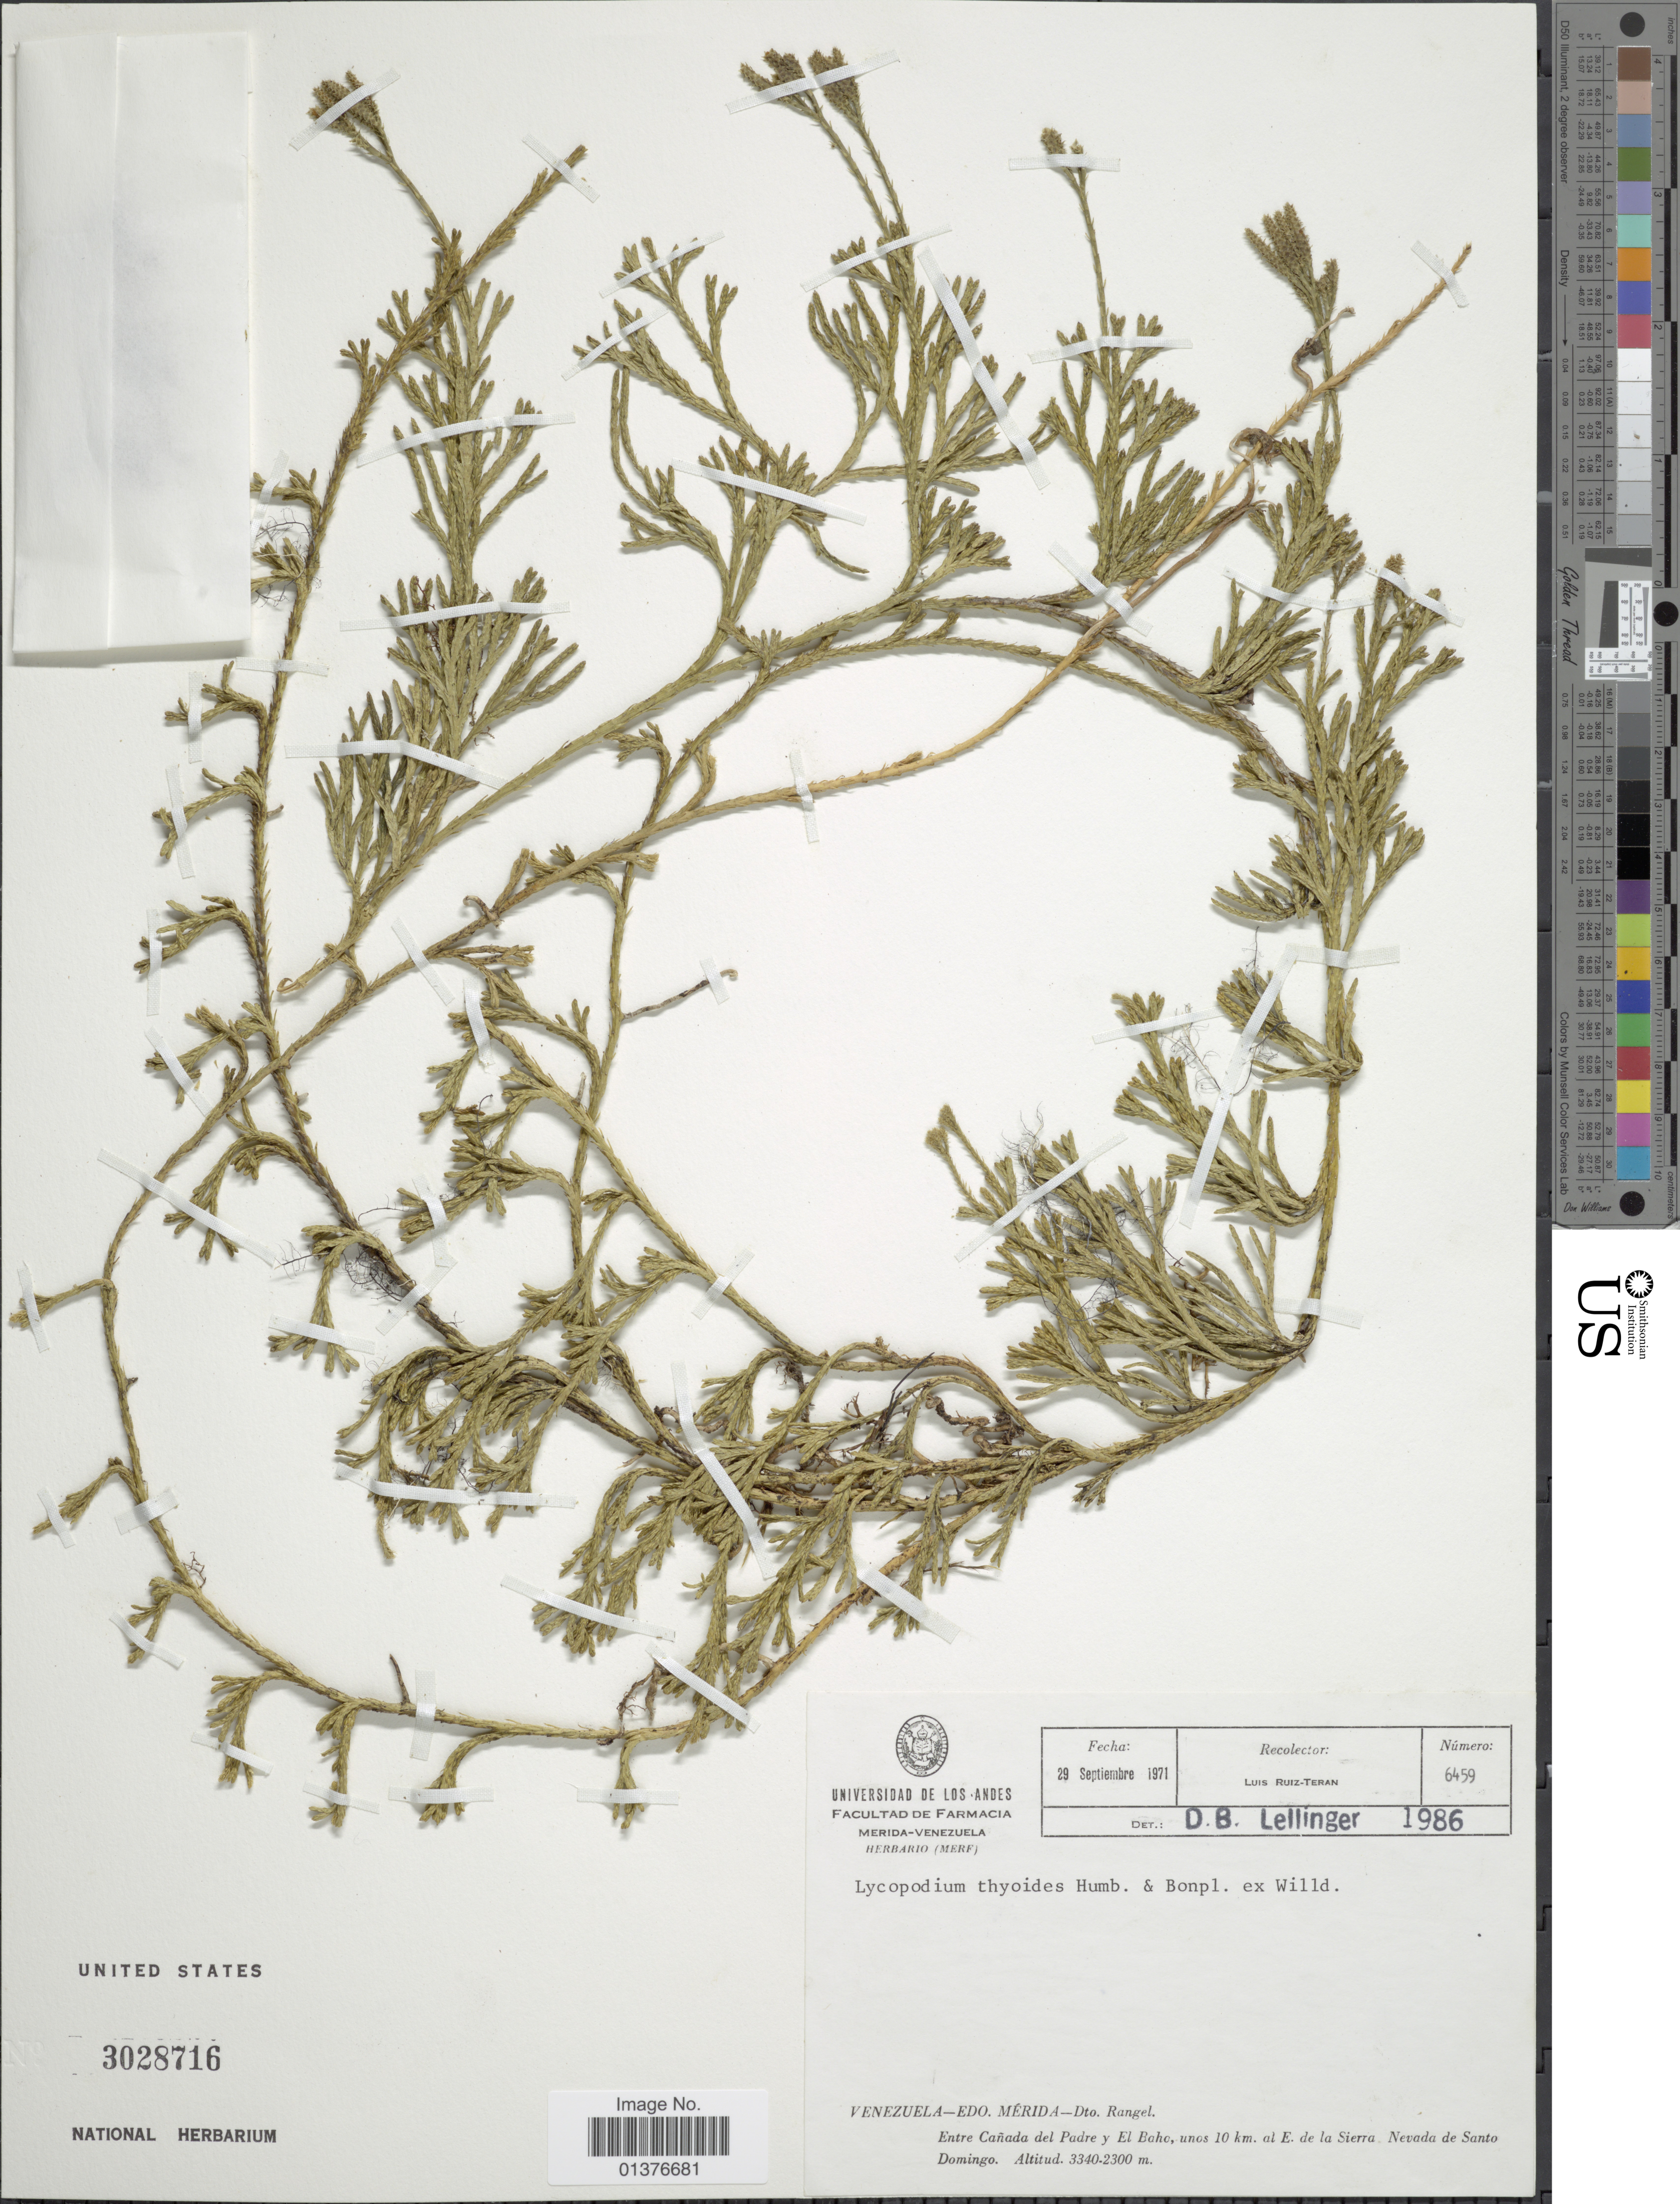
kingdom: Plantae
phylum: Tracheophyta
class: Lycopodiopsida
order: Lycopodiales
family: Lycopodiaceae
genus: Diphasiastrum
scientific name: Diphasiastrum thyoides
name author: (Humb. & Bonpl. ex Willd.) Holub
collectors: L. E. Ruíz-Terán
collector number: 6459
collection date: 1971-09-29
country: Venezuela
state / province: Mérida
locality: Dto. Rangel, Entre Canada del Padre y El Boho, unos 10km al E. de la Sierra, Nevada de Santo Domingo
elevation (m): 2300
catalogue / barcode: US 3028716